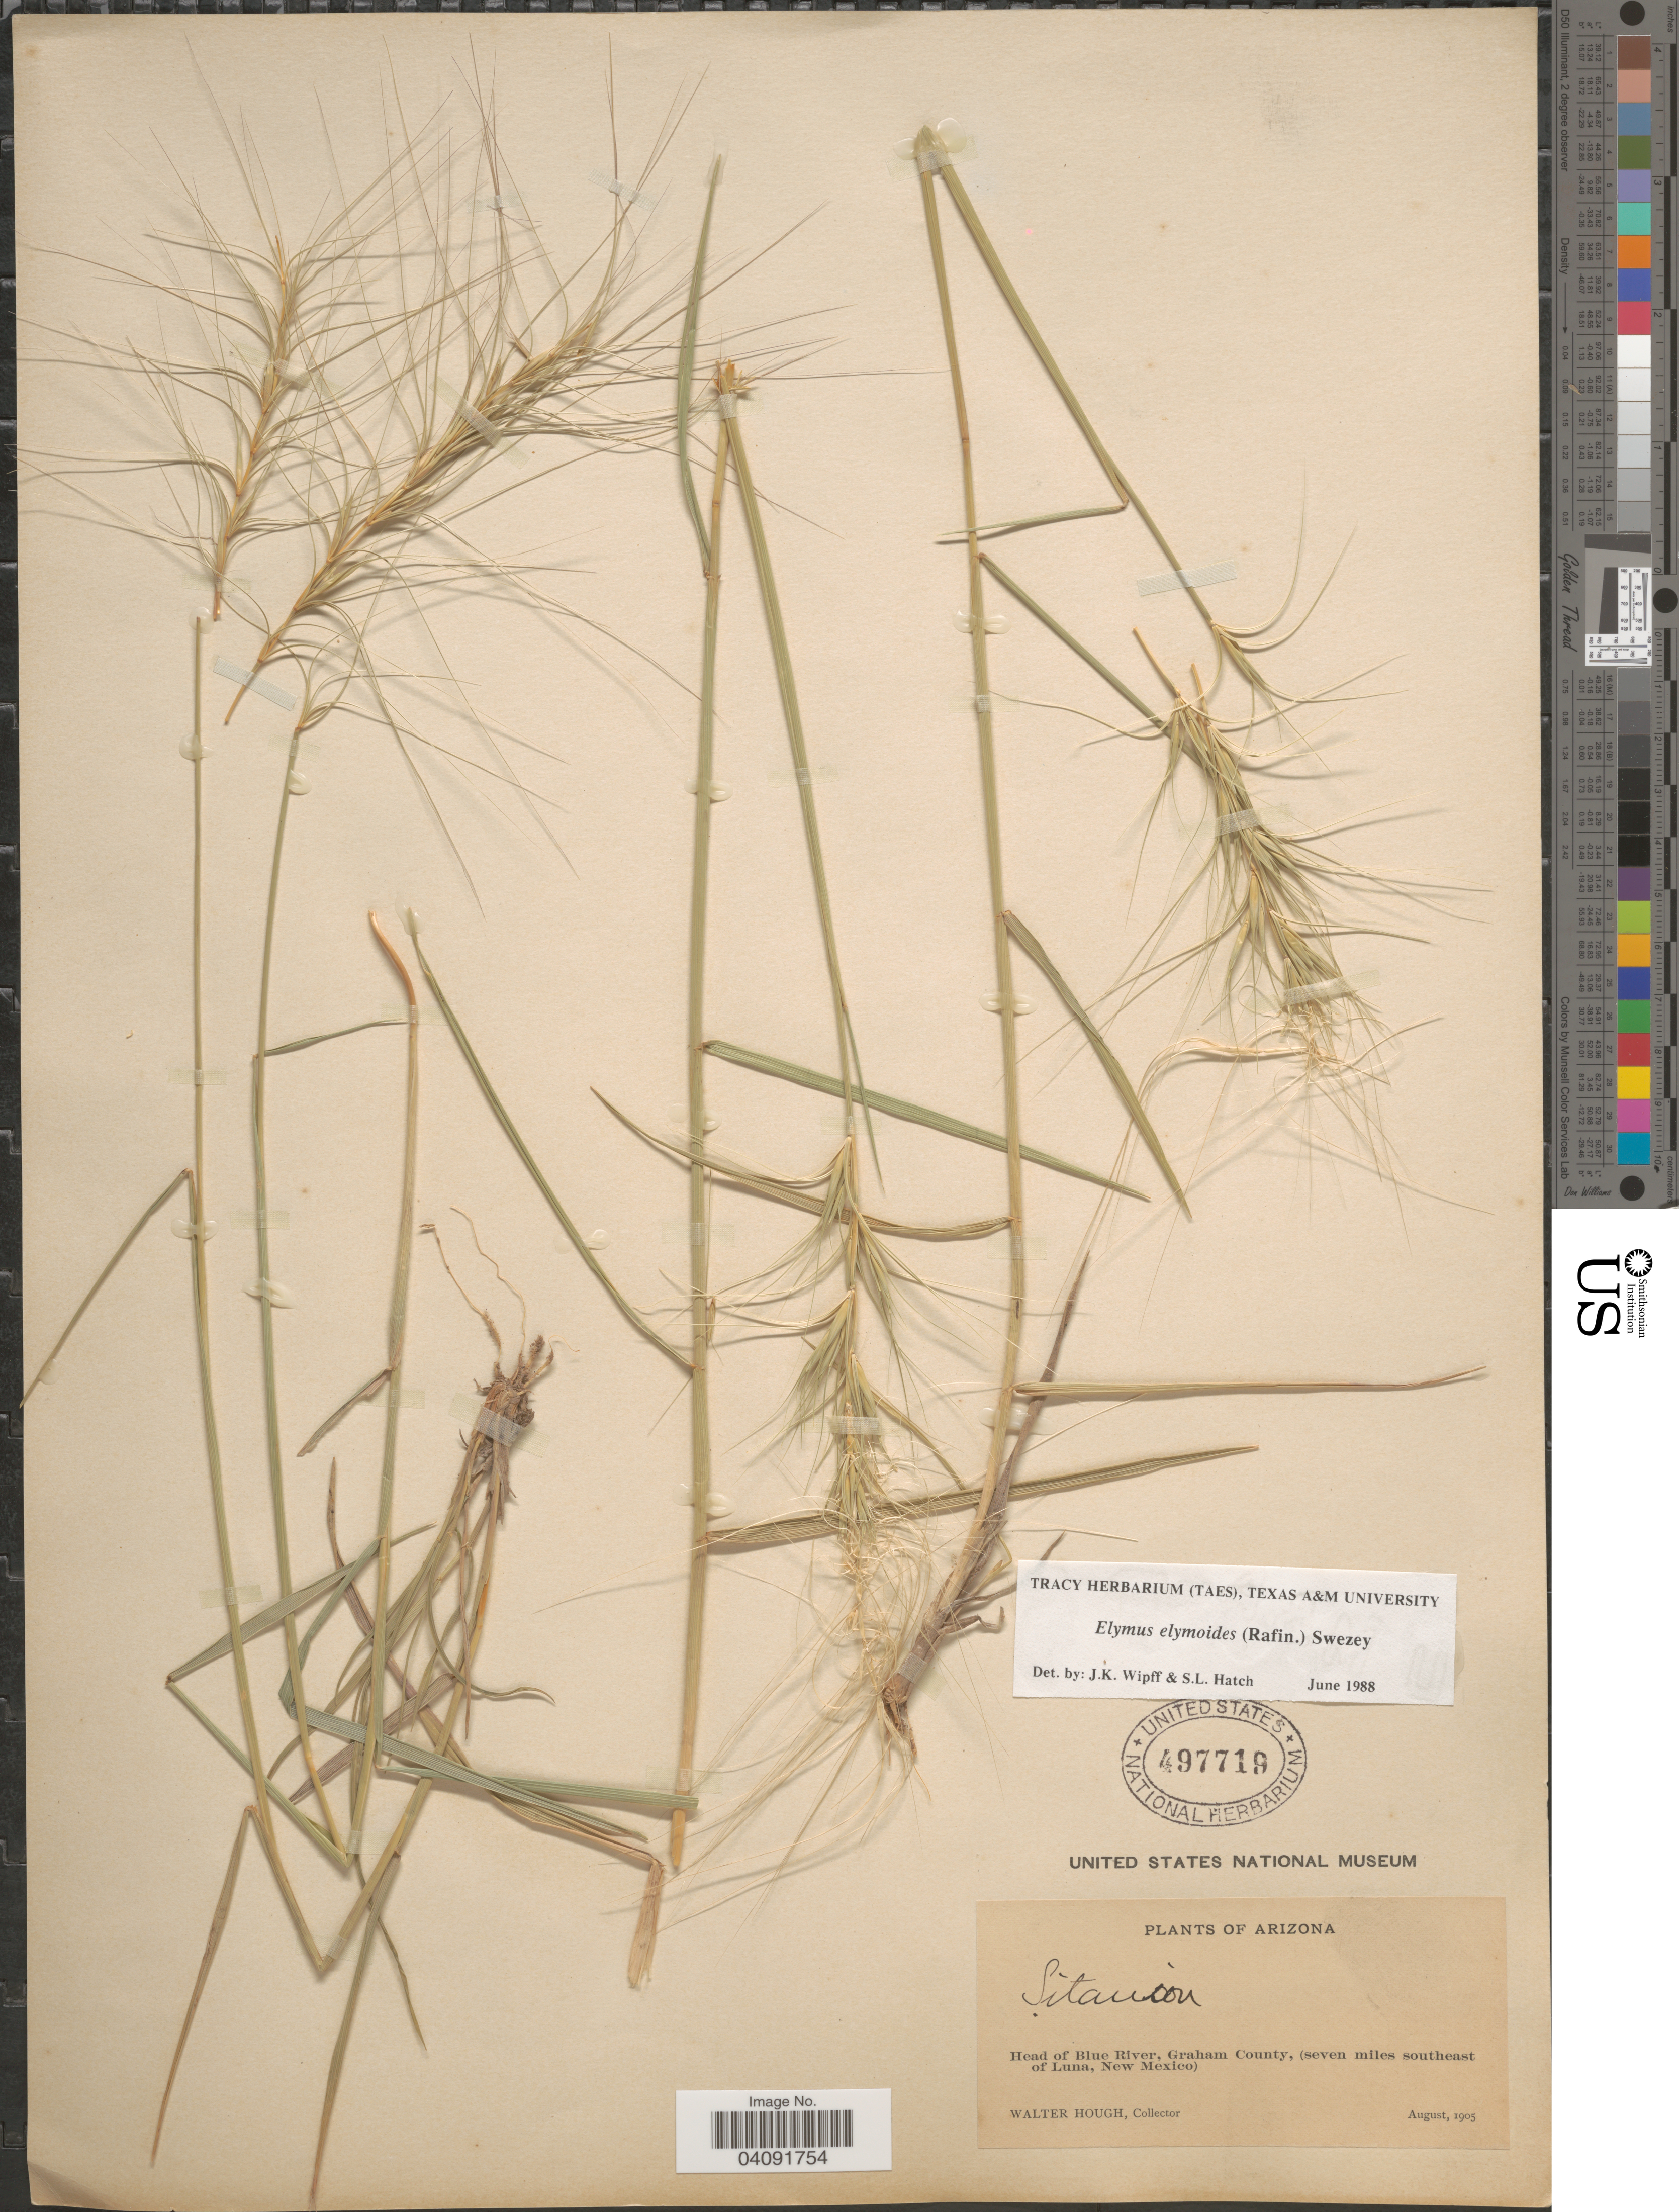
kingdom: Plantae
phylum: Tracheophyta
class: Liliopsida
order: Poales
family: Poaceae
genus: Elymus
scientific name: Elymus elymoides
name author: (Raf.) Swezey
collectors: W. Hough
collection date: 1905-08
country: United States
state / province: Arizona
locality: Head of Blue River, Graham County, (seven miles southeast of Luna, New Mexico).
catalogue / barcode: US 497719